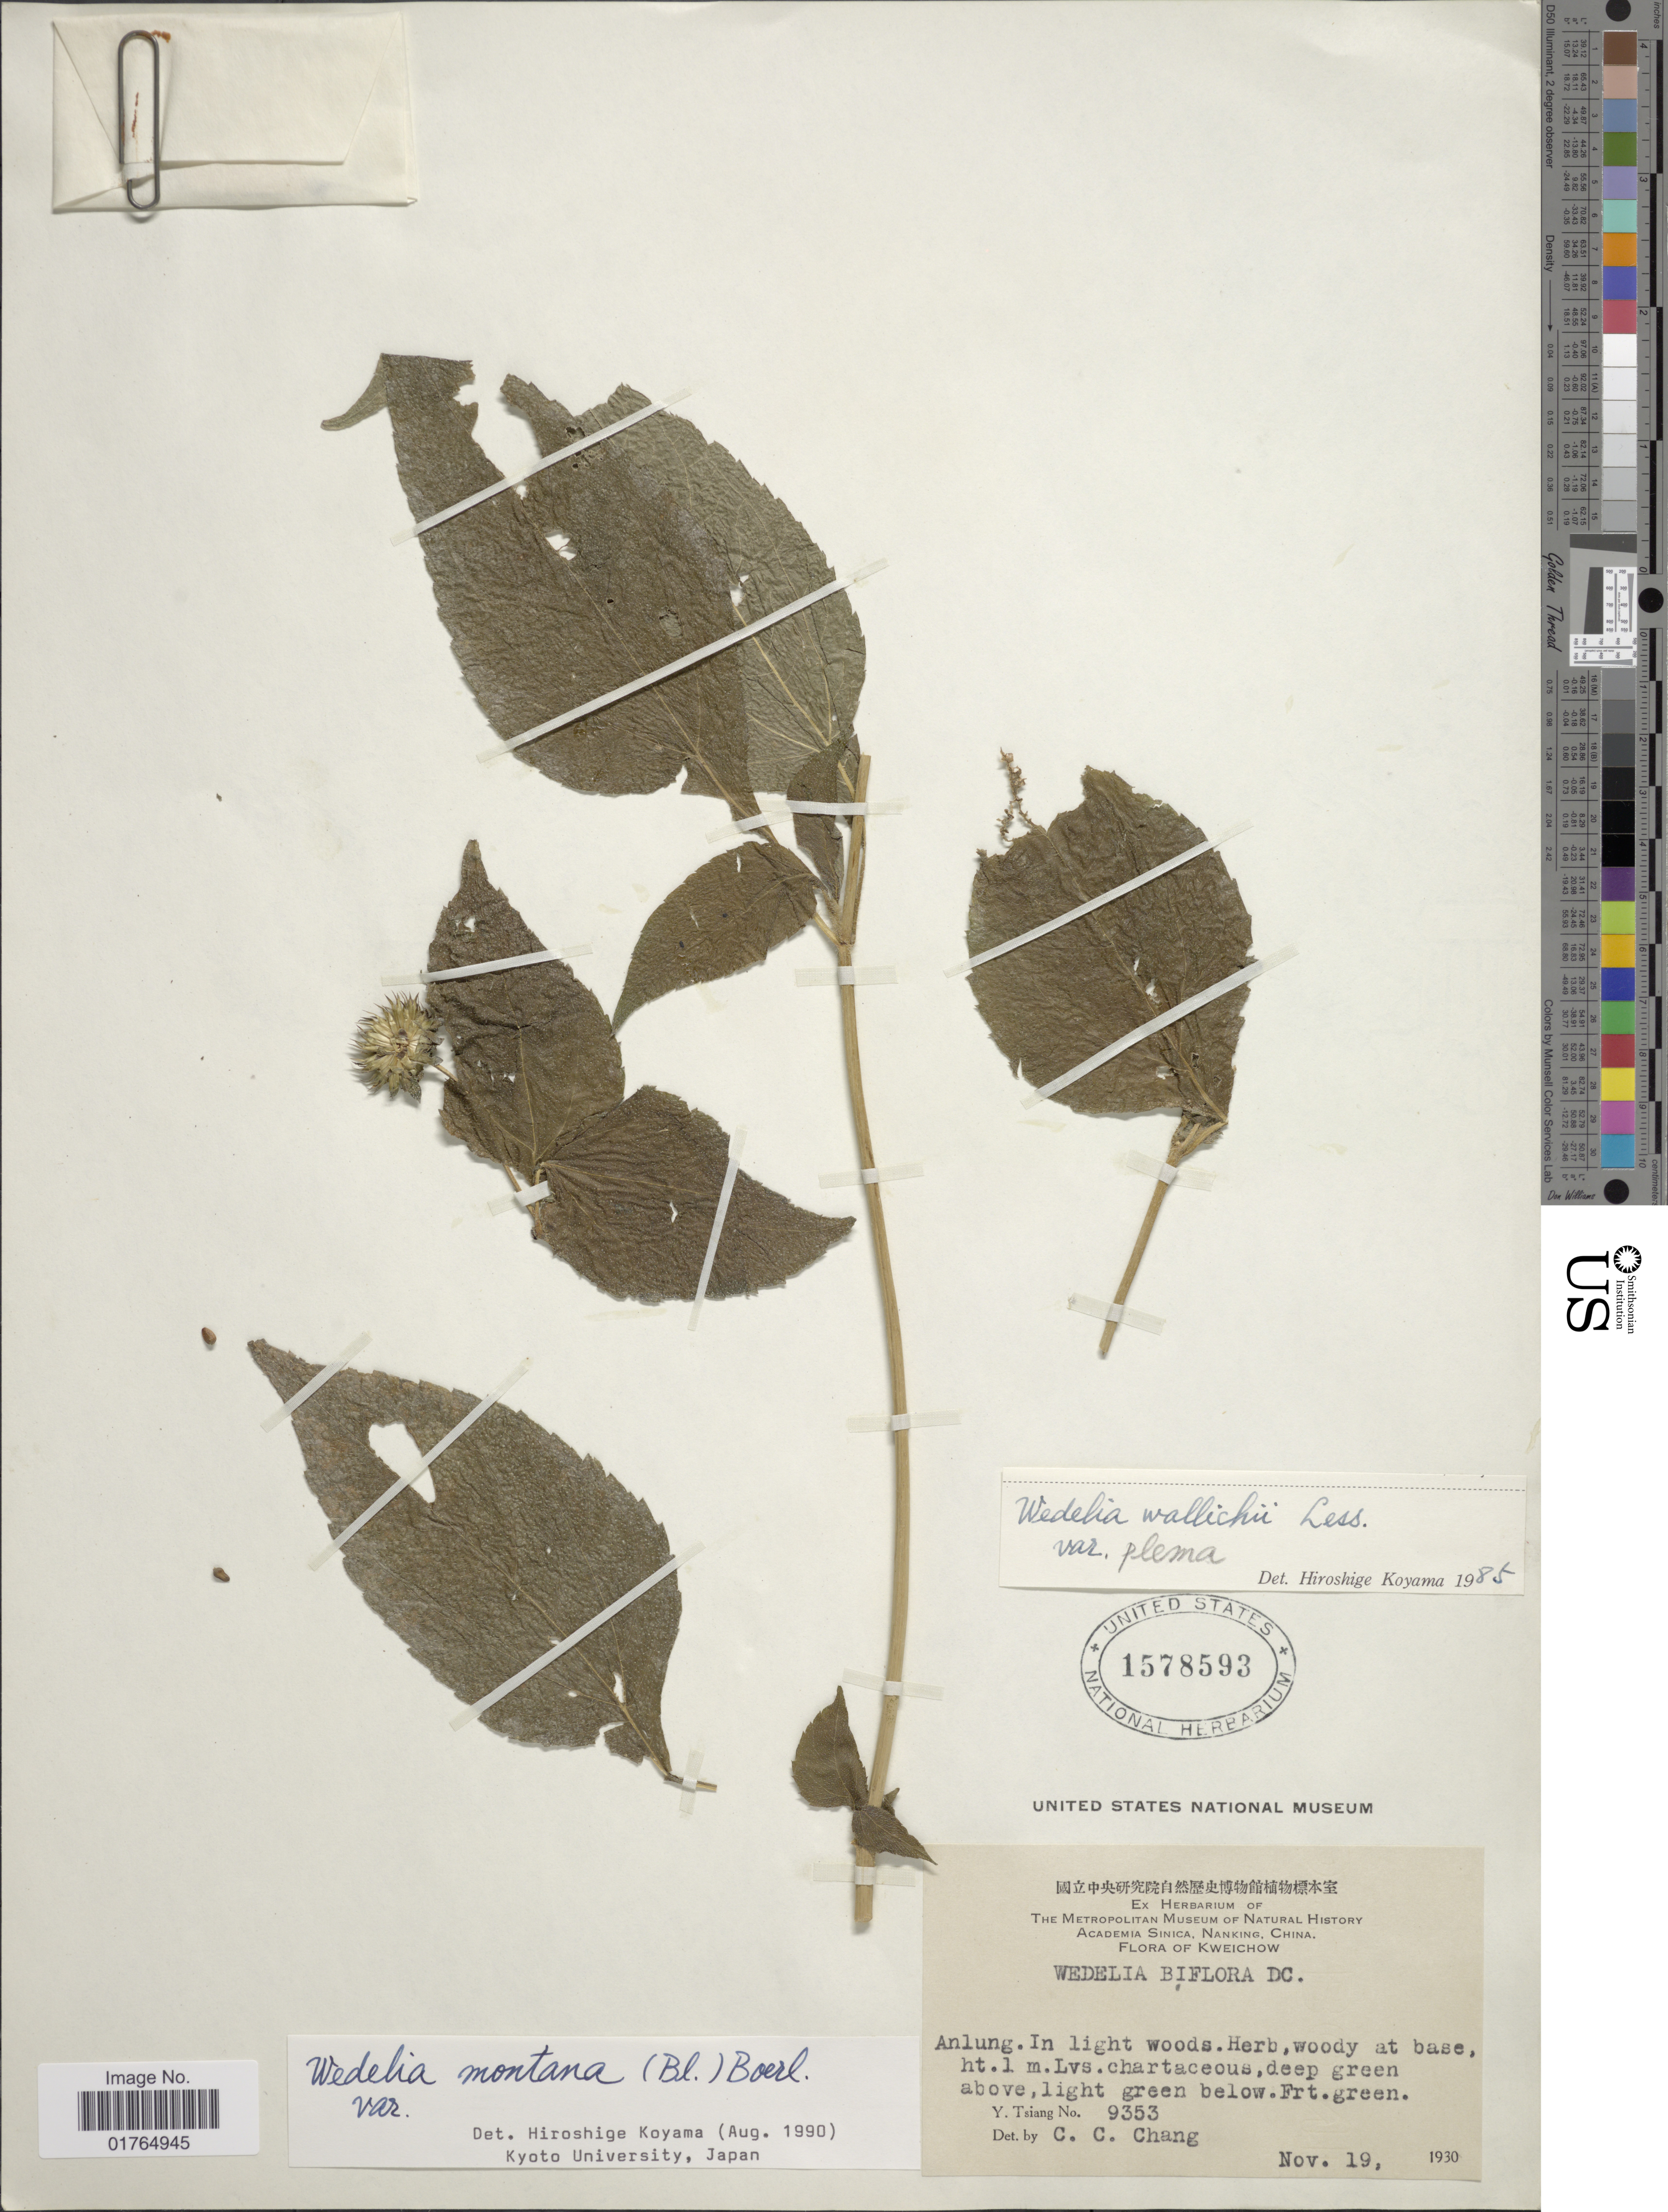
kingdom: Plantae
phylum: Tracheophyta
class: Magnoliopsida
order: Asterales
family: Asteraceae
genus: Wedelia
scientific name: Wedelia montana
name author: (Blume) Boerl.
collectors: Y. Tsiang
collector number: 9353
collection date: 1930-11-19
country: China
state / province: Guizhou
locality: Kweichow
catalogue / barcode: US 1578593